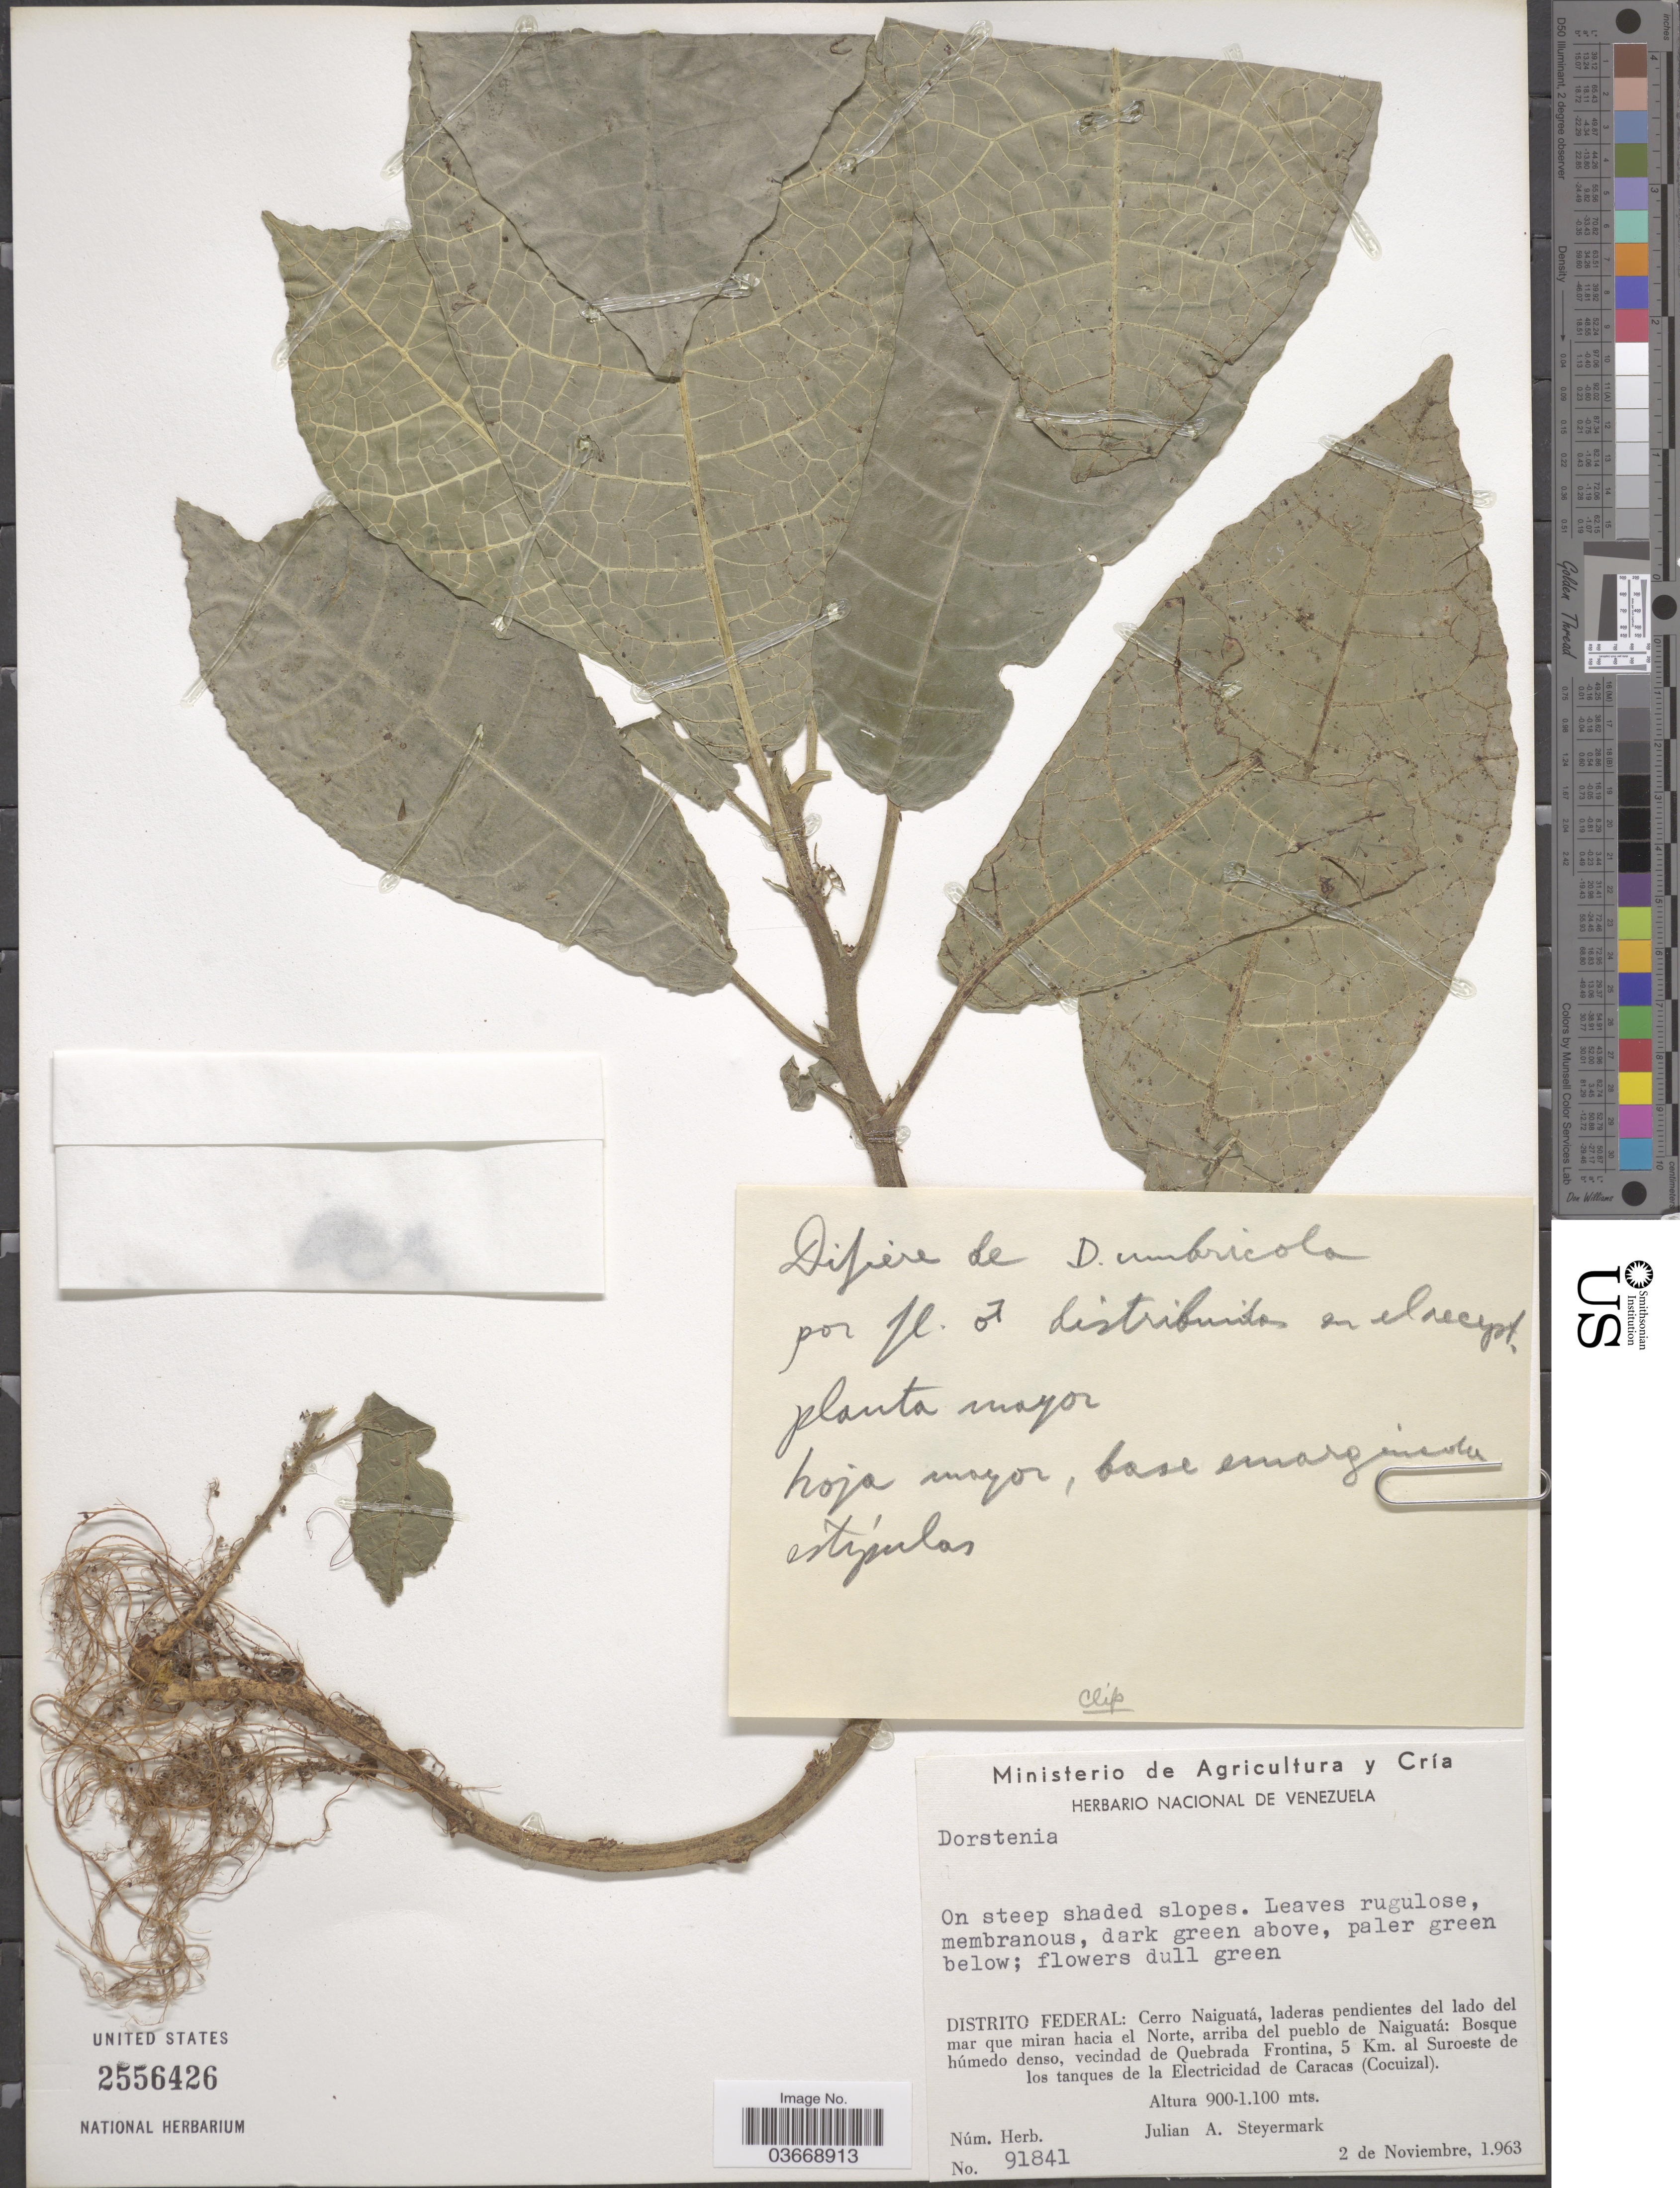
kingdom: Plantae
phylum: Tracheophyta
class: Magnoliopsida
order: Rosales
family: Moraceae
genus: Dorstenia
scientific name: Dorstenia sp.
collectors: J. Steyermark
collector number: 91841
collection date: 1963-11-02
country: Venezuela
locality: Distrito Federal: Cerro Naiguatá, laderas pendientes del lado del mar que miran hacia el Norte, arriba del pueblo de Naiguatá: Bosque húmedo denso, vecindad de Quebrada Frontina, 5 Km. al Suroeste de los tanques de la Electricidad de Caracas (Cocuizal).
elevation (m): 900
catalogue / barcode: US 2556426